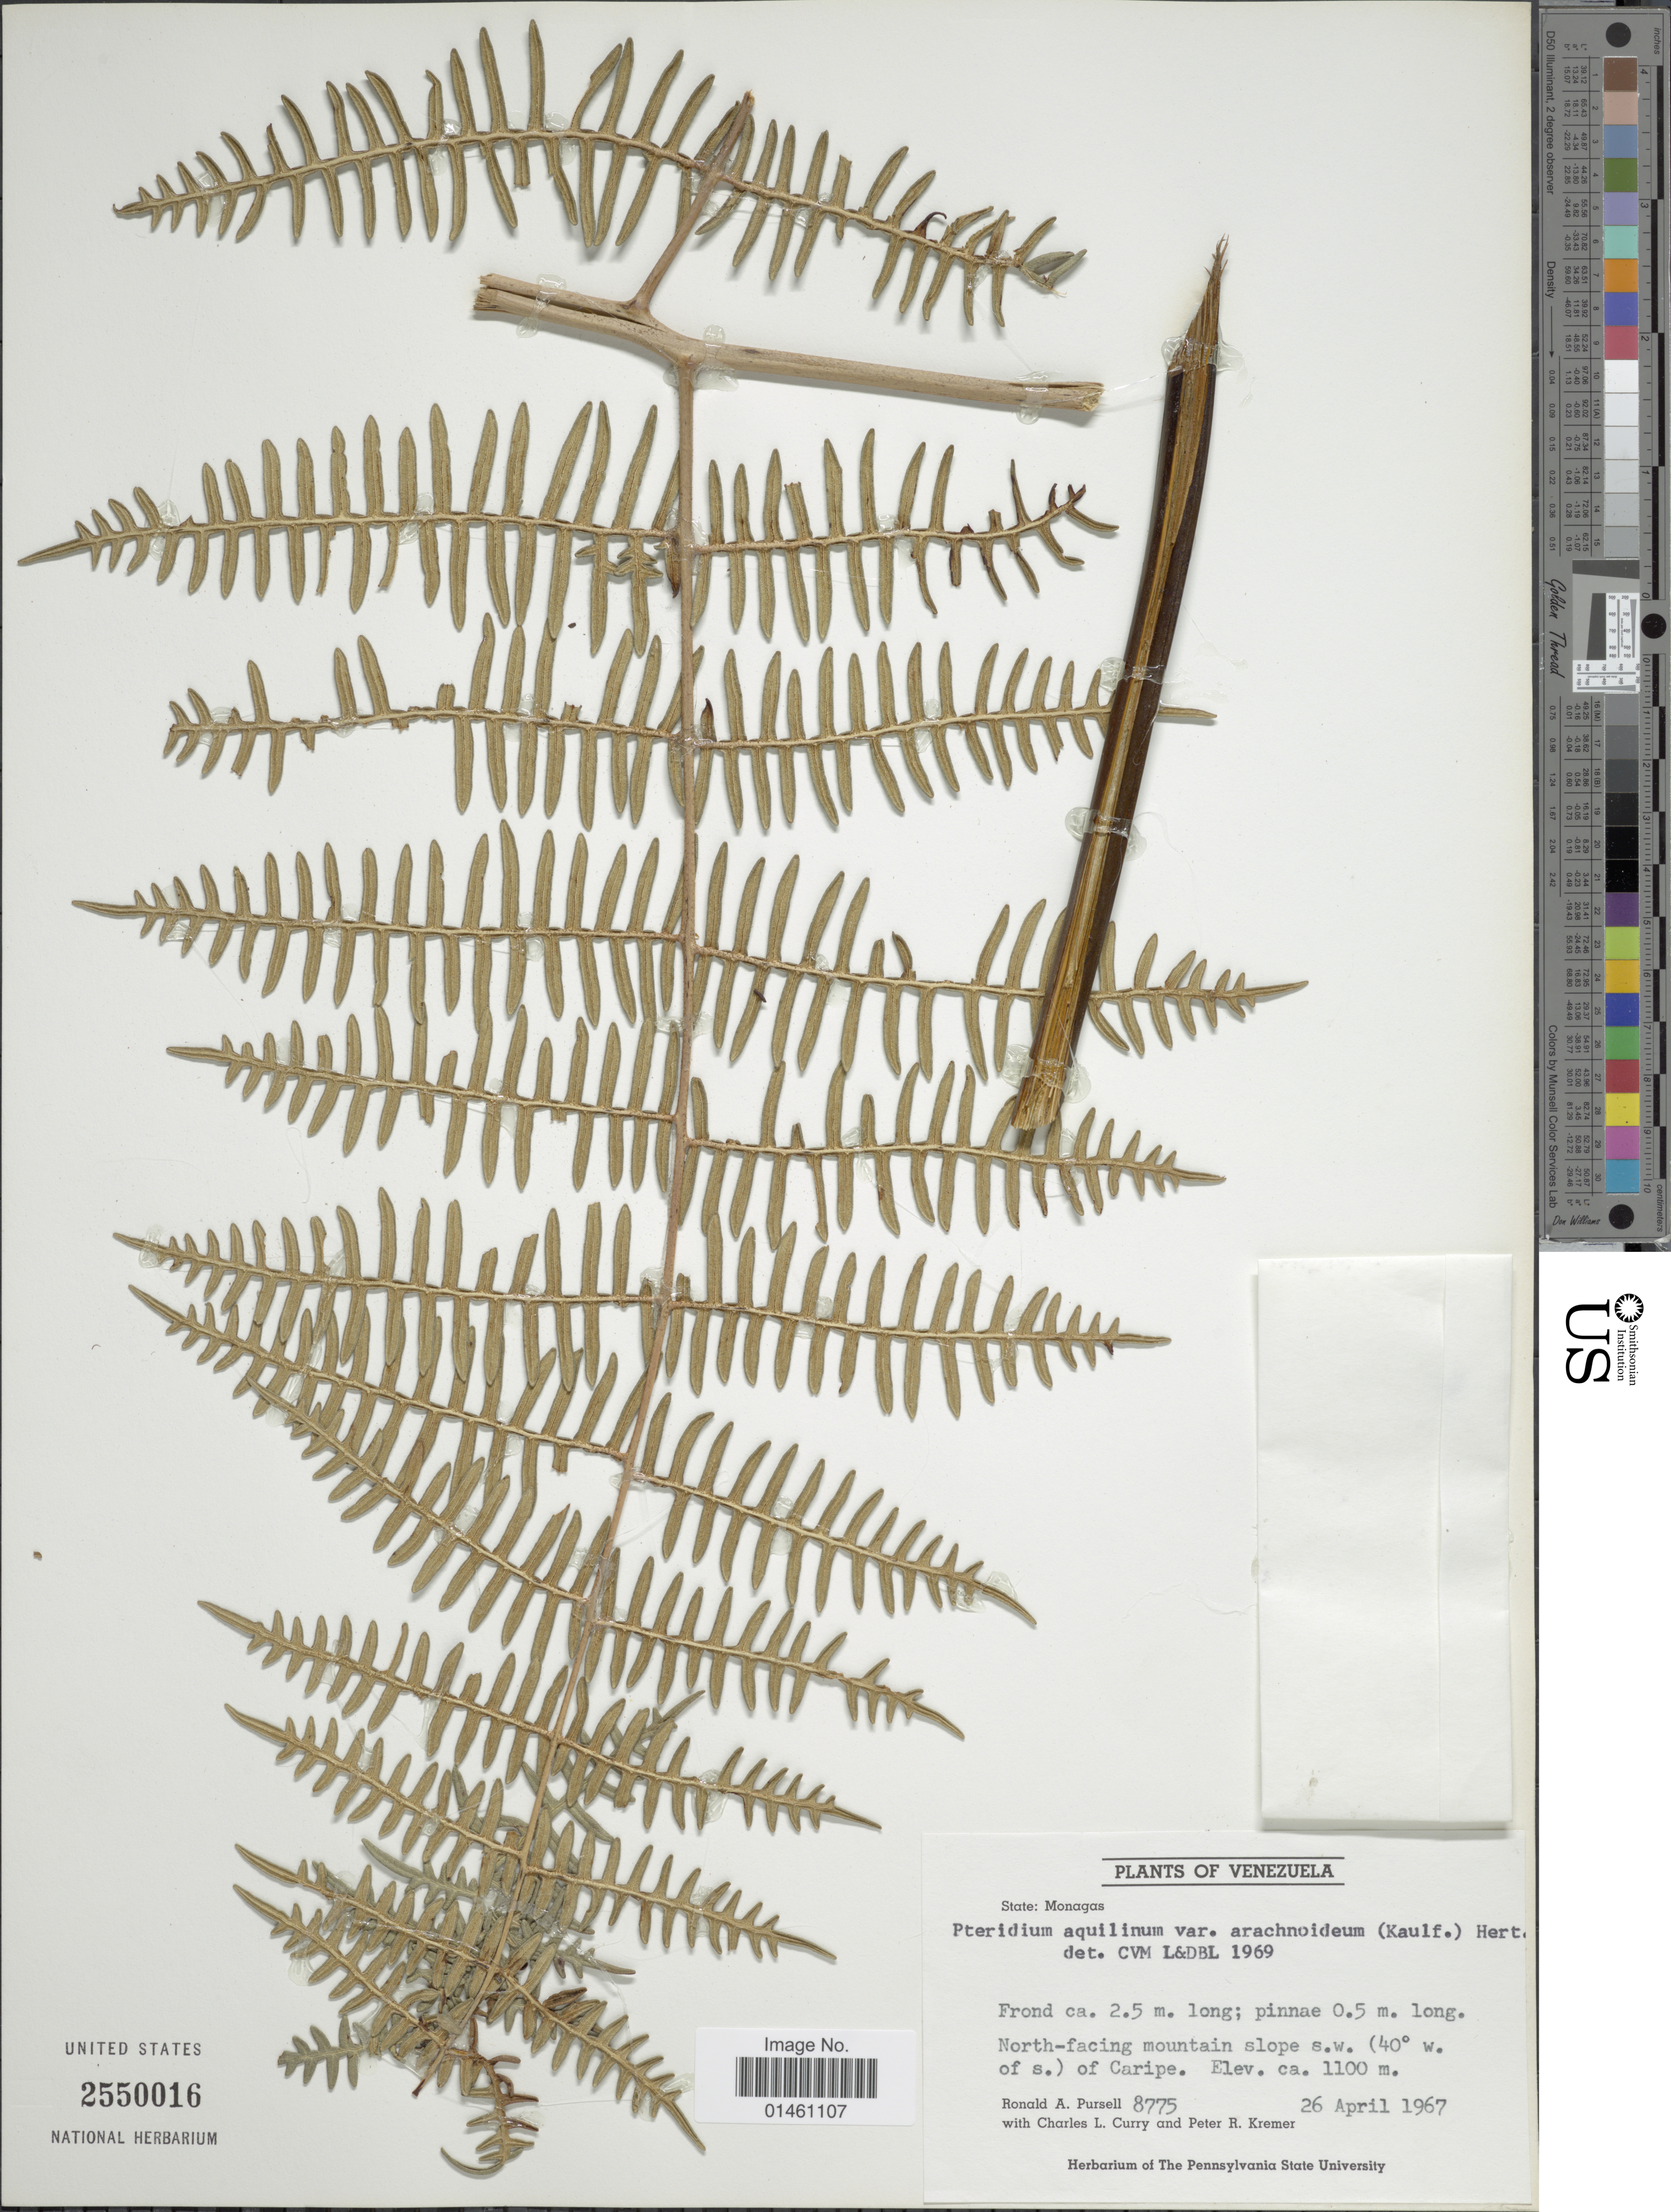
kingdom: Plantae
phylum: Tracheophyta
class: Polypodiopsida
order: Polypodiales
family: Dennstaedtiaceae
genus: Pteridium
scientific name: Pteridium aquilinum var. arachnoideum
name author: (Kaulf.) Herter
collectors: R. A. Pursell, C. L. Curry & P. R. Kremer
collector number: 8775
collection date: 1967-04-26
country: Venezuela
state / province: Monagas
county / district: Caripe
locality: North-facing mountain slope s.w. of Caripe.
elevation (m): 1100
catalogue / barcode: US 2550016